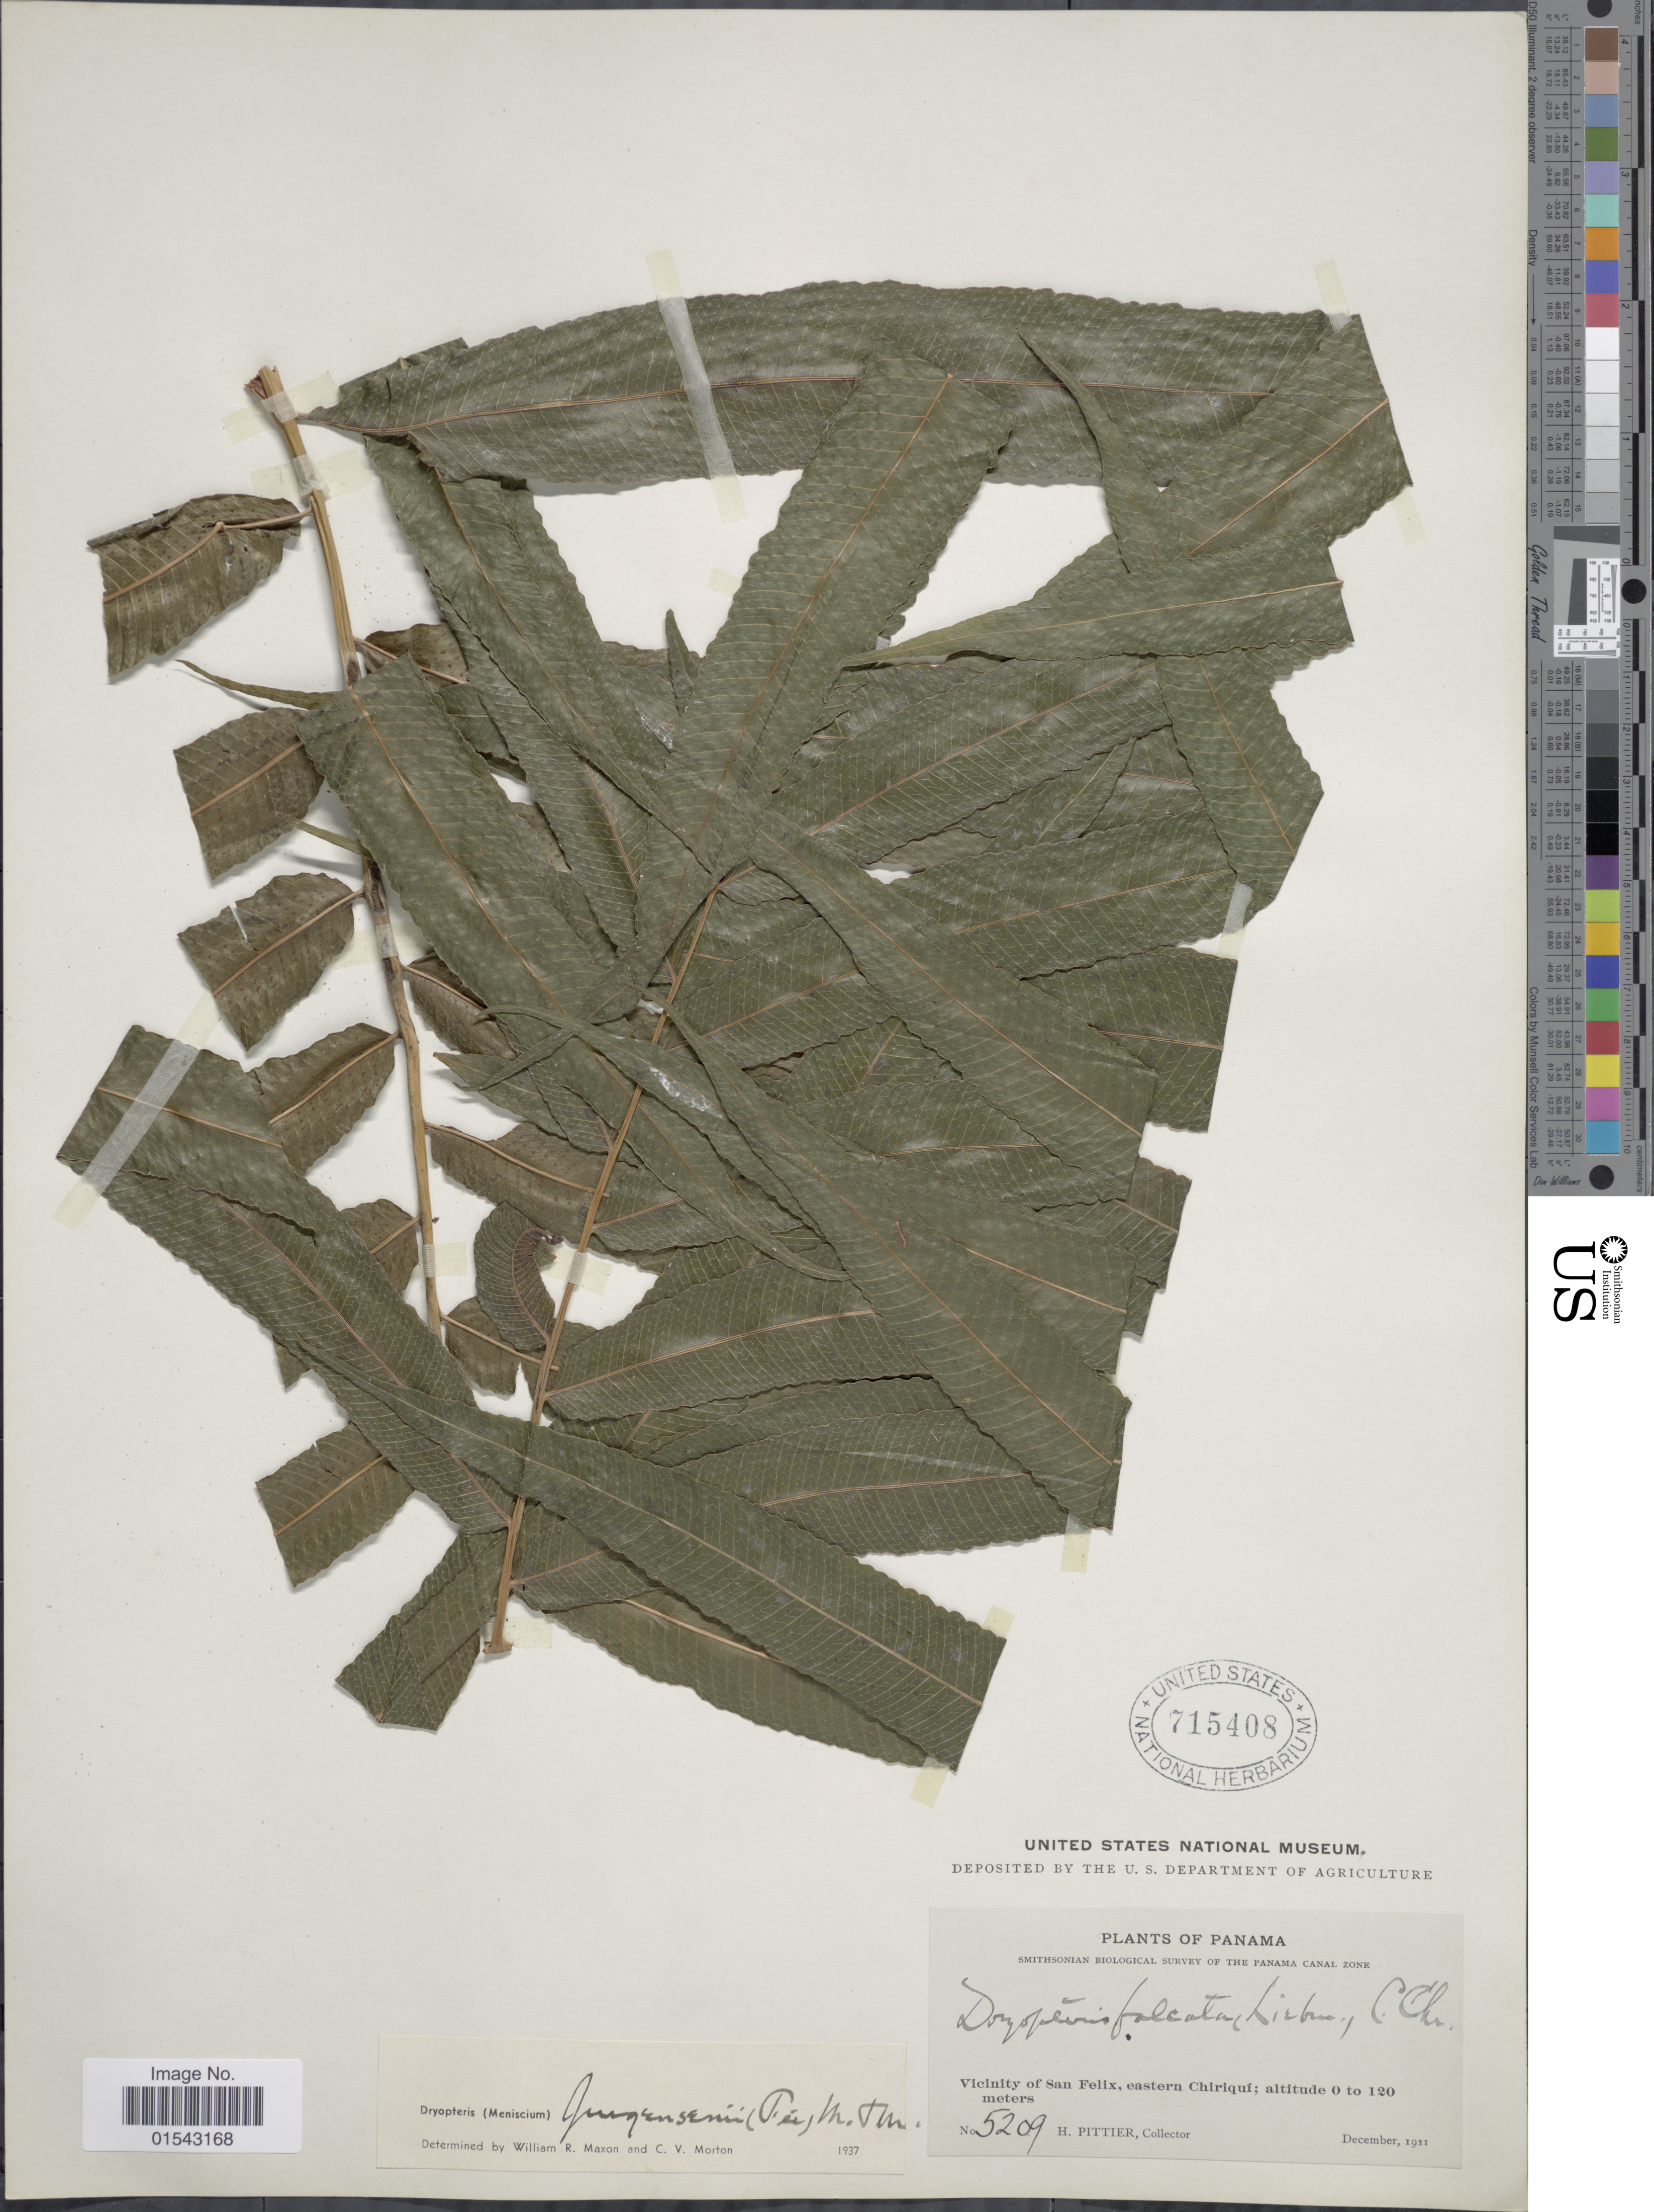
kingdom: Plantae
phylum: Tracheophyta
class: Polypodiopsida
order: Polypodiales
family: Thelypteridaceae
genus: Meniscium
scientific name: Meniscium falcatum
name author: Liebm.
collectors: H. F. Pittier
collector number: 5209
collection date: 1911-12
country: Panama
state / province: Chiriqui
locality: Panama, vicinity of San Felix, eastern Chiriqui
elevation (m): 0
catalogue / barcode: US 715408